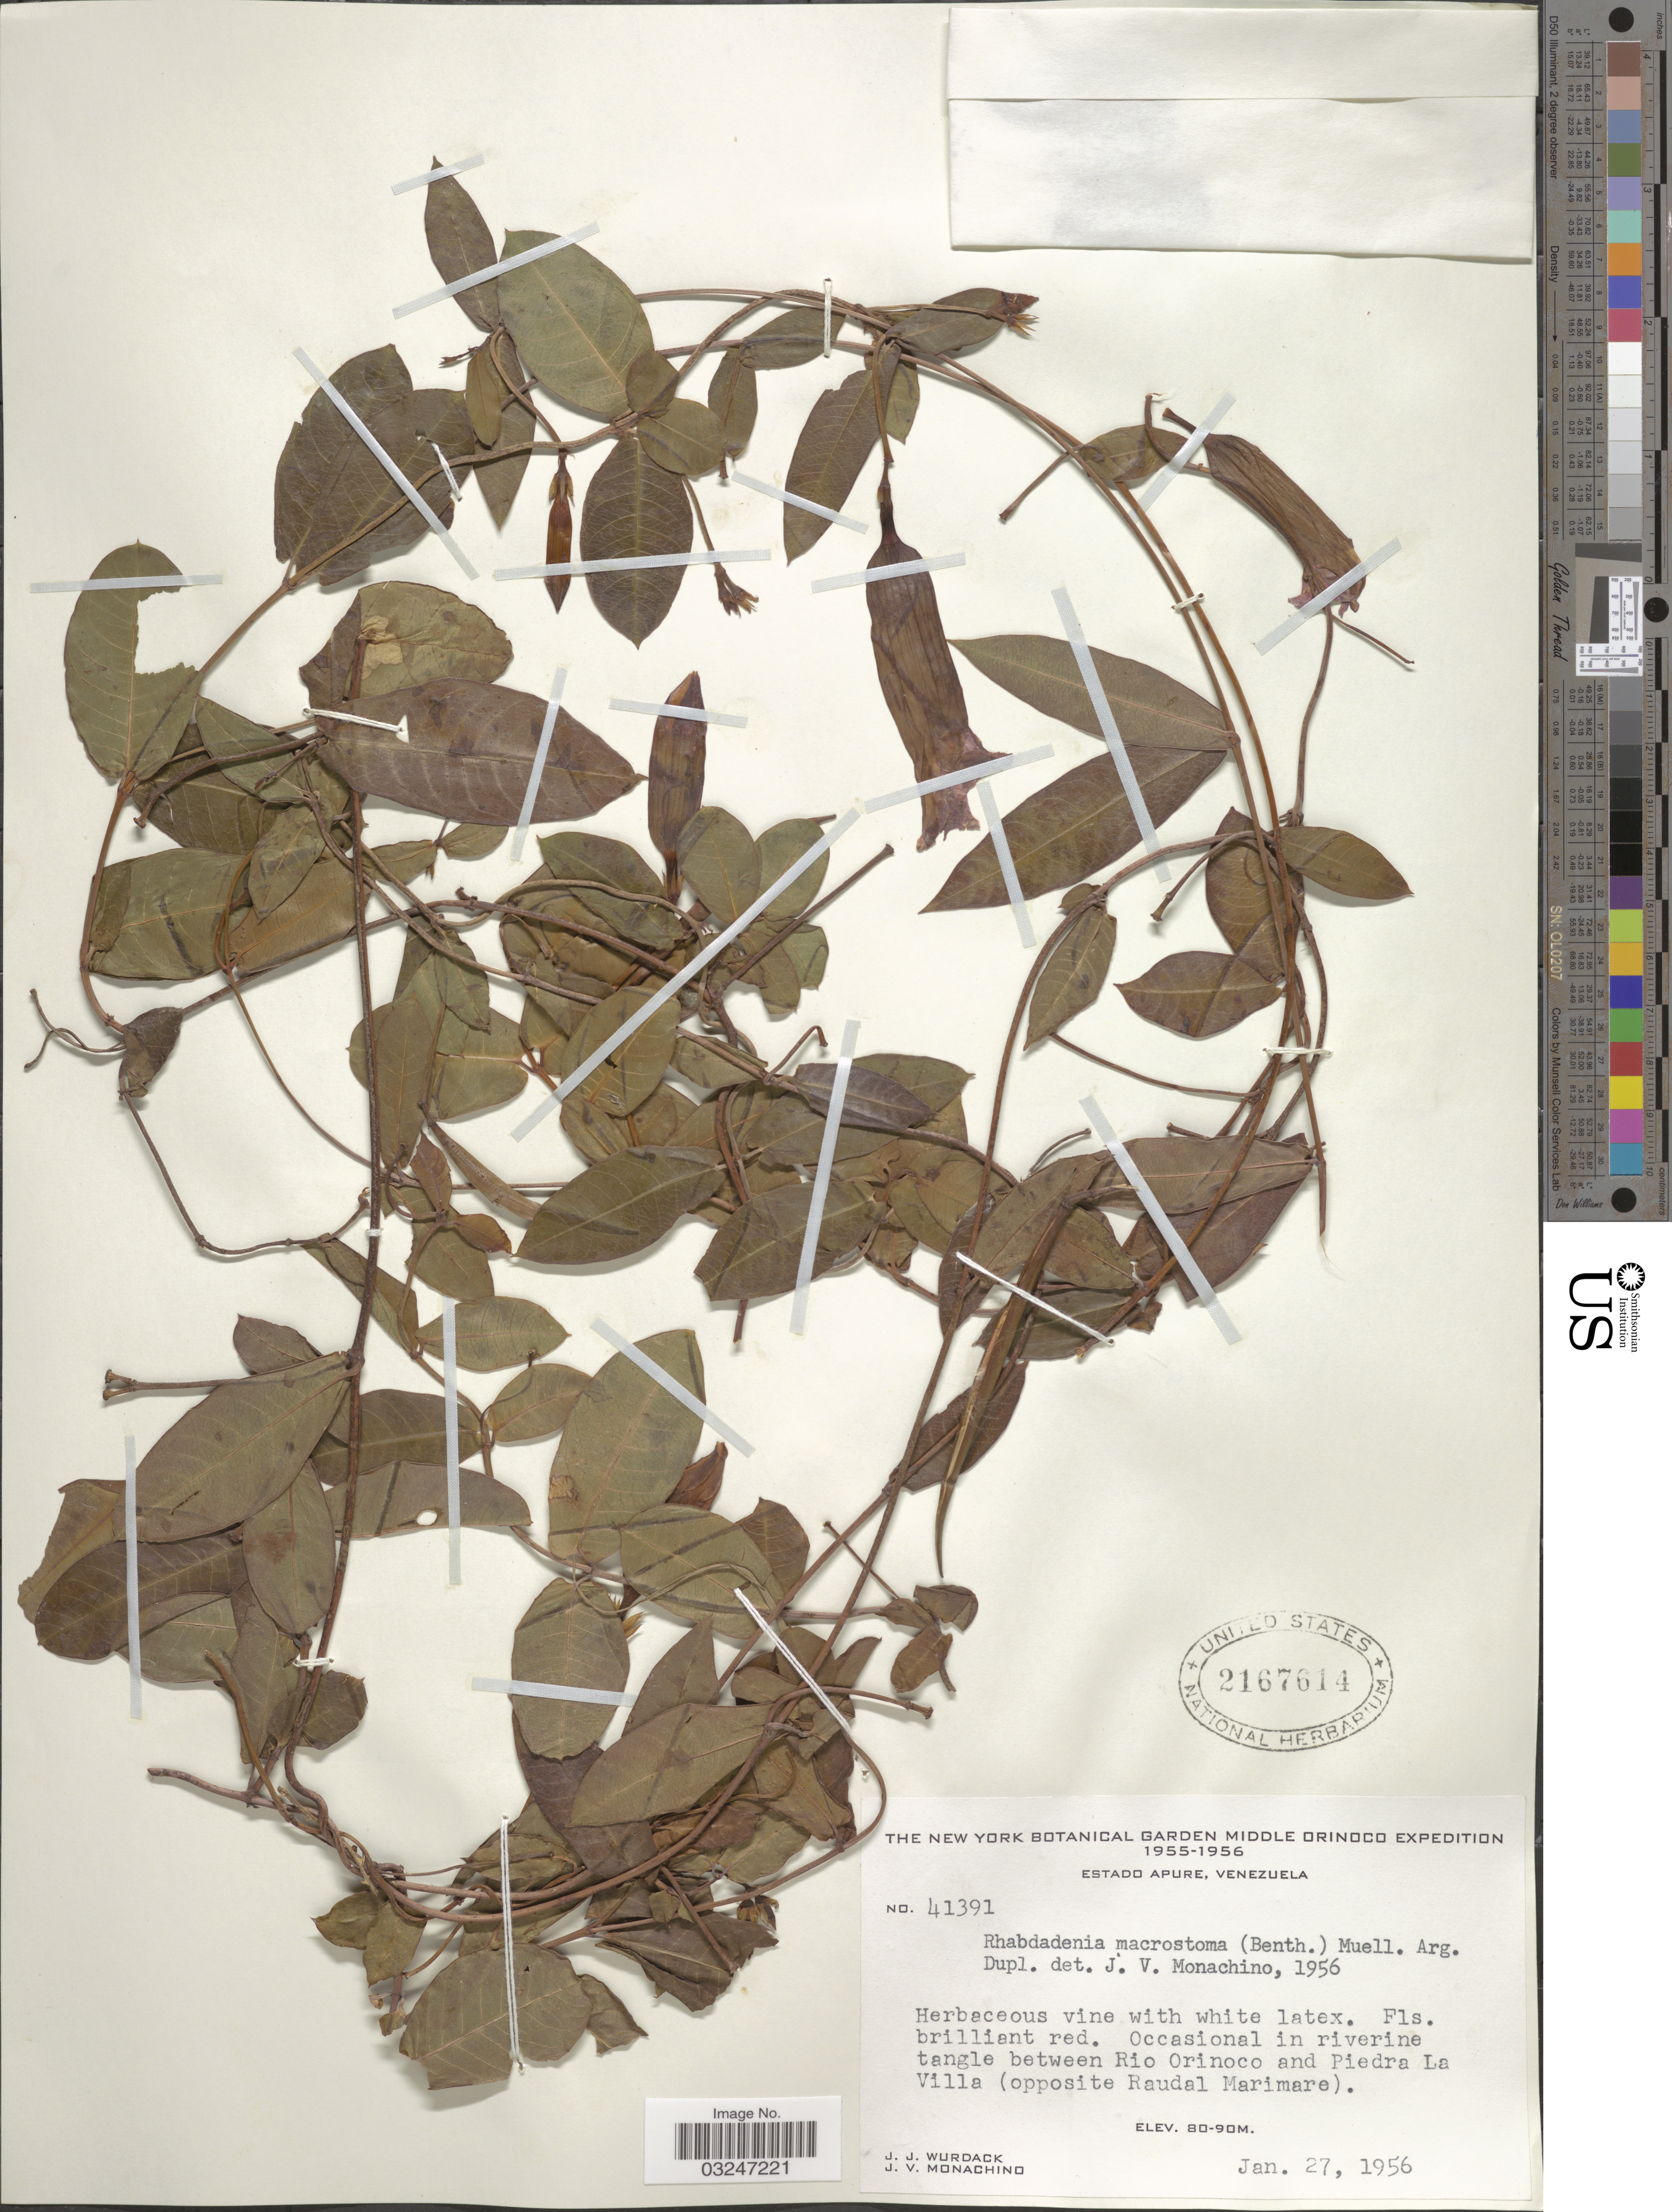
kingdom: Plantae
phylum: Tracheophyta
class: Magnoliopsida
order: Gentianales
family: Apocynaceae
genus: Rhabdadenia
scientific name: Rhabdadenia macrostoma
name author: (Benth.) Müll. Arg.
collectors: J. J. Wurdack & J. V. Monachino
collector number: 41391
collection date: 1956-01-27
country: Venezuela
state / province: Apure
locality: Estado Apure. Occasional in riverine tangle between Rio Orinoco and Piedra La Villa (opposite Raudal Marimare).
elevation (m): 80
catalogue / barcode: US 2167614